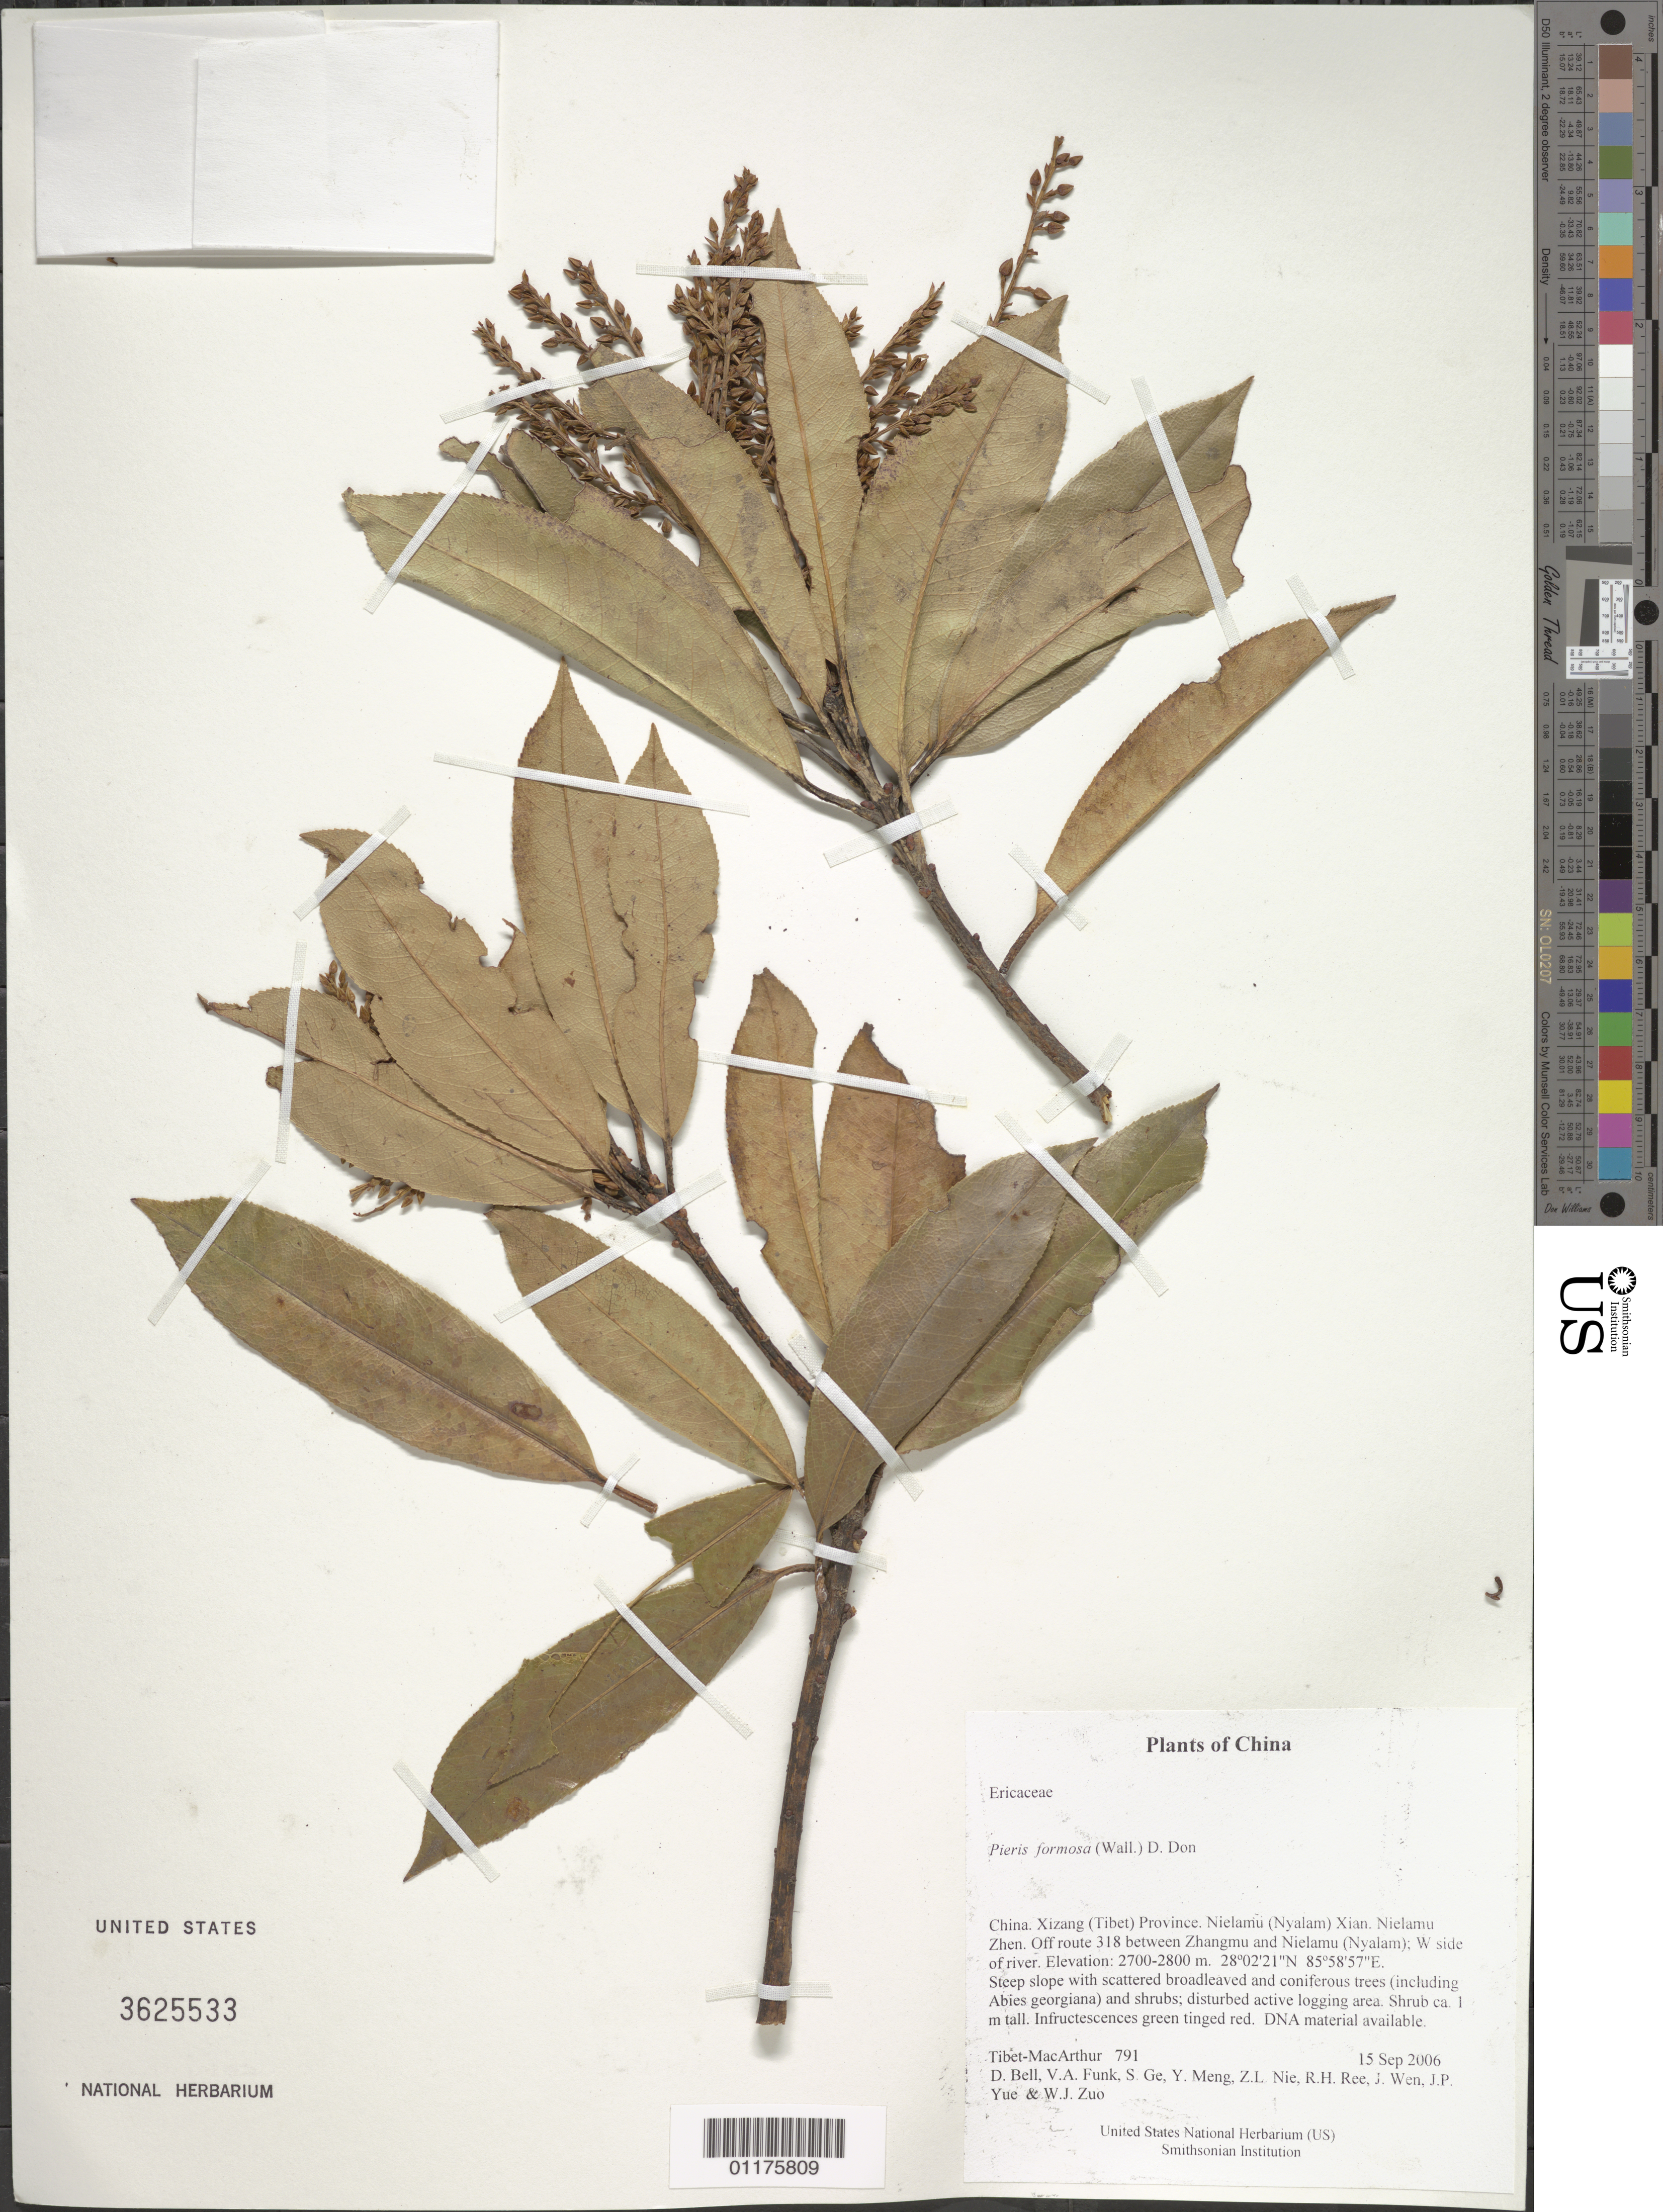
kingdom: Plantae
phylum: Tracheophyta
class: Magnoliopsida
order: Ericales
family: Ericaceae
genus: Pieris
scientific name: Pieris formosa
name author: (Wall.) D. Don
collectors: Tibet-MacArthur, D. A. Bell, V. Funk, S. Ge, Y. Meng, Z. Nie, R. Ree, J. Wen, J. Yue & W. Zuo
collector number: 791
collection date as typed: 15 Sep 2006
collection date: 2006-09-15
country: China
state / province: Xizang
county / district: Nielamu (Nyalam) Xian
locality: Nielamu Zhen. Off route 318 between Zhangmu and Nielamu (Nyalam); W side of river.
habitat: Steep slope with scattered broadleaved and coniferous trees (including Abies georgiana) and shrubs; disturbed active logging area.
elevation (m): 2700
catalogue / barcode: US 3625533